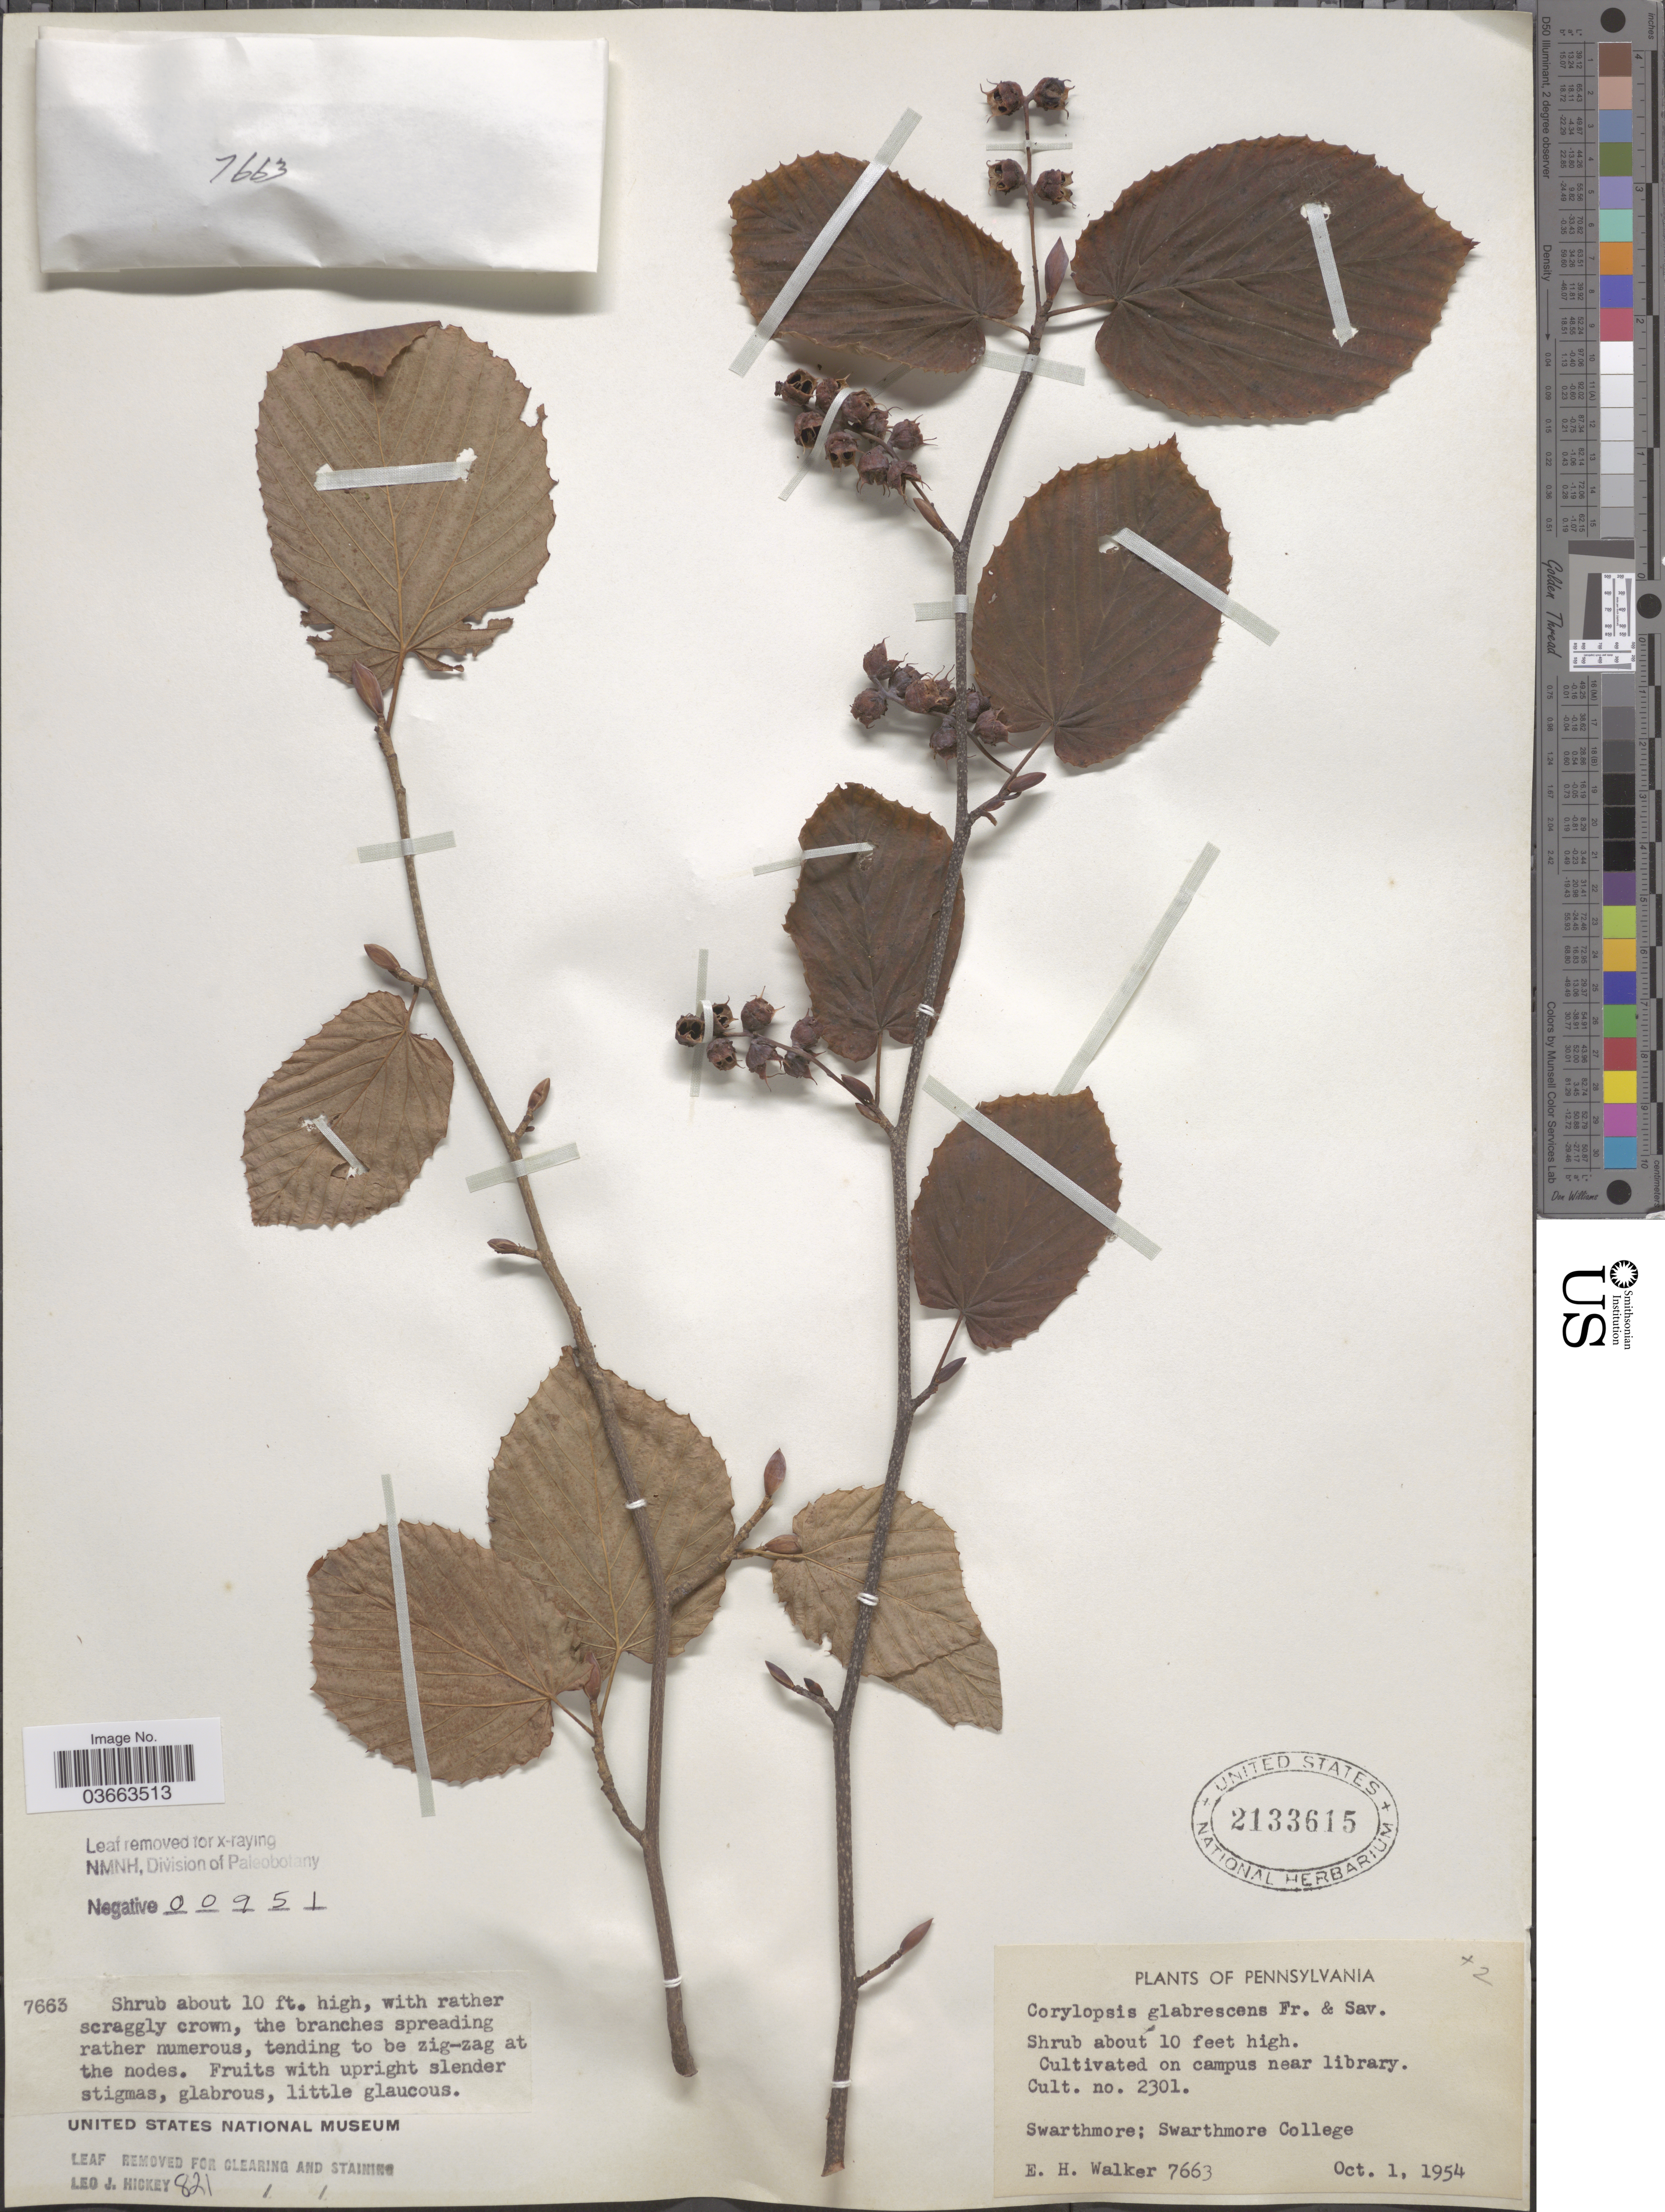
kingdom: Plantae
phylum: Tracheophyta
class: Magnoliopsida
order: Saxifragales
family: Hamamelidaceae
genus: Corylopsis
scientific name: Corylopsis glabrescens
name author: Franch. & Sav.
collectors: E. H. Walker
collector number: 7663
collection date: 1954-10-01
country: United States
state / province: Pennsylvania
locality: On campus near library. Swarthmore; Swarthmore College.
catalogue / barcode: US 2133615